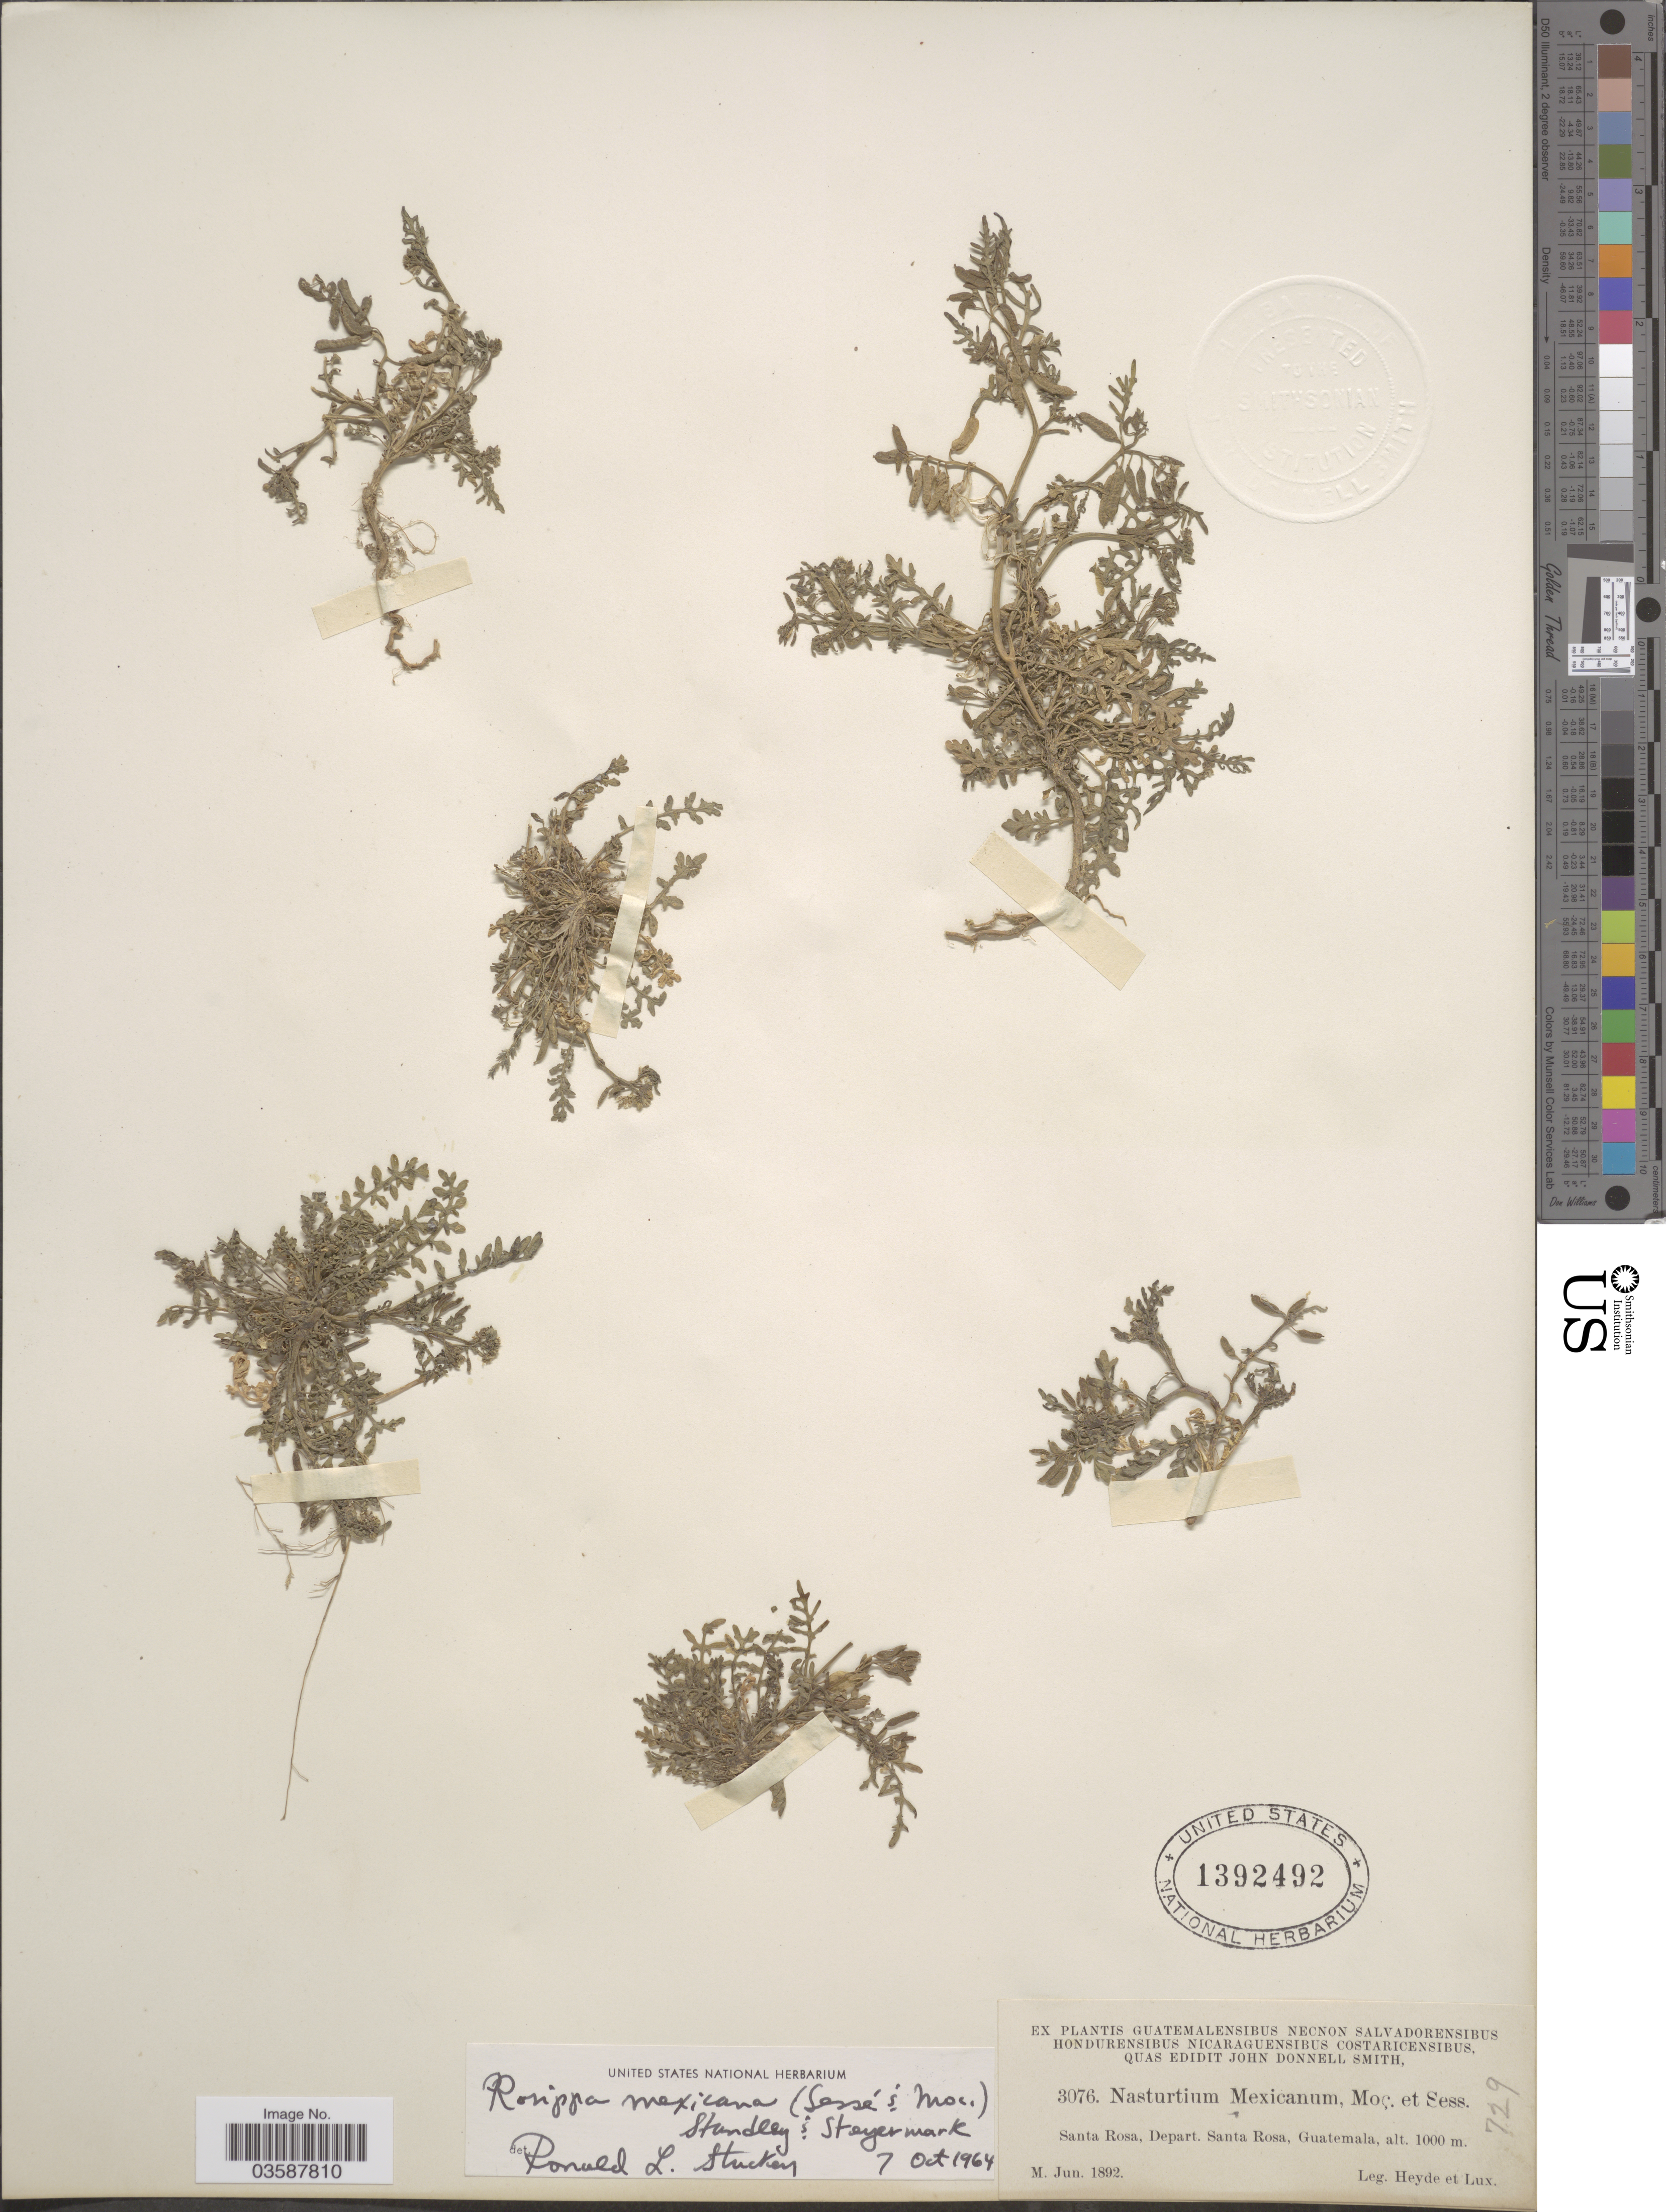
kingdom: Plantae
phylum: Tracheophyta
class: Magnoliopsida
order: Brassicales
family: Brassicaceae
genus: Rorippa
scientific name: Rorippa mexicana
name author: (Moc.) Standl. & Steyerm.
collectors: Heyde & Lux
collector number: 3076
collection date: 1892-06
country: Guatemala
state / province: Santa Rosa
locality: Depart. Santa Rosa.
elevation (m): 1000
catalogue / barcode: US 1392492